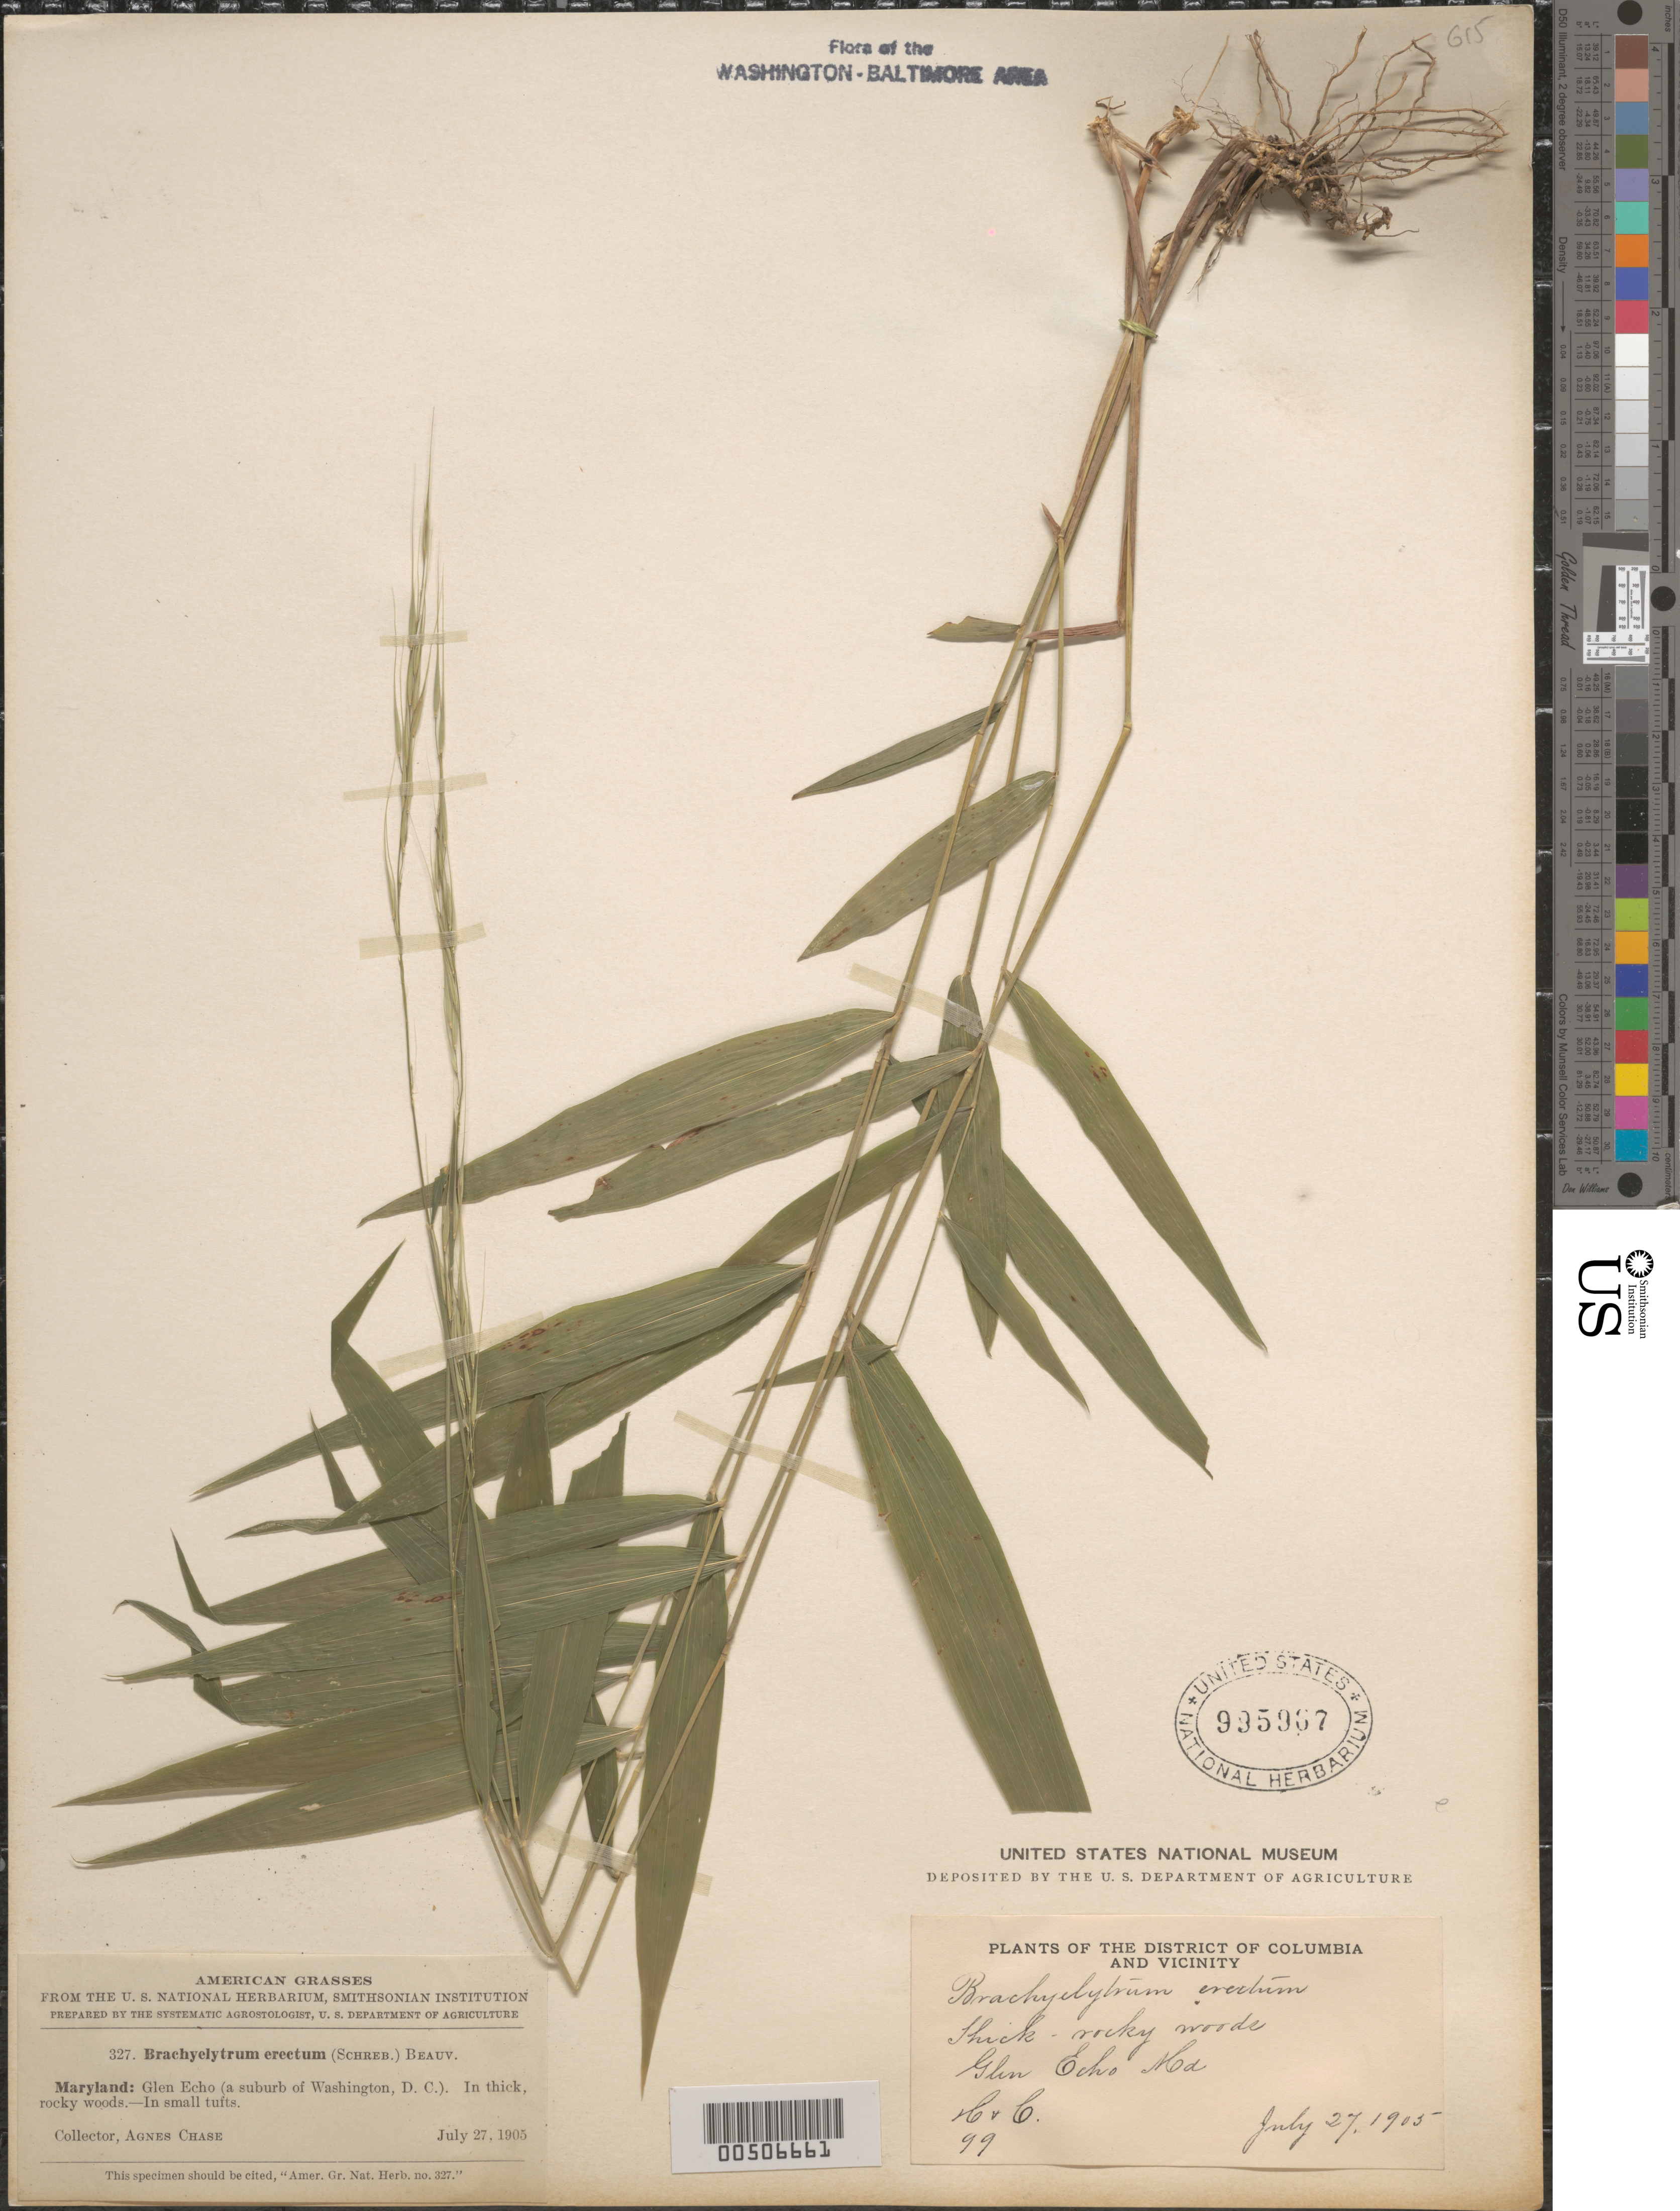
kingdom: Plantae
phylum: Tracheophyta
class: Liliopsida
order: Poales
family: Poaceae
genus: Brachyelytrum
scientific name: Brachyelytrum erectum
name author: (Schreb.) P. Beauv.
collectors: A. Chase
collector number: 327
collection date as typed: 27 Jul 1905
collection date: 1905-07-27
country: United States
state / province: Maryland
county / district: Montgomery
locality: Glen Echo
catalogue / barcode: US 995967